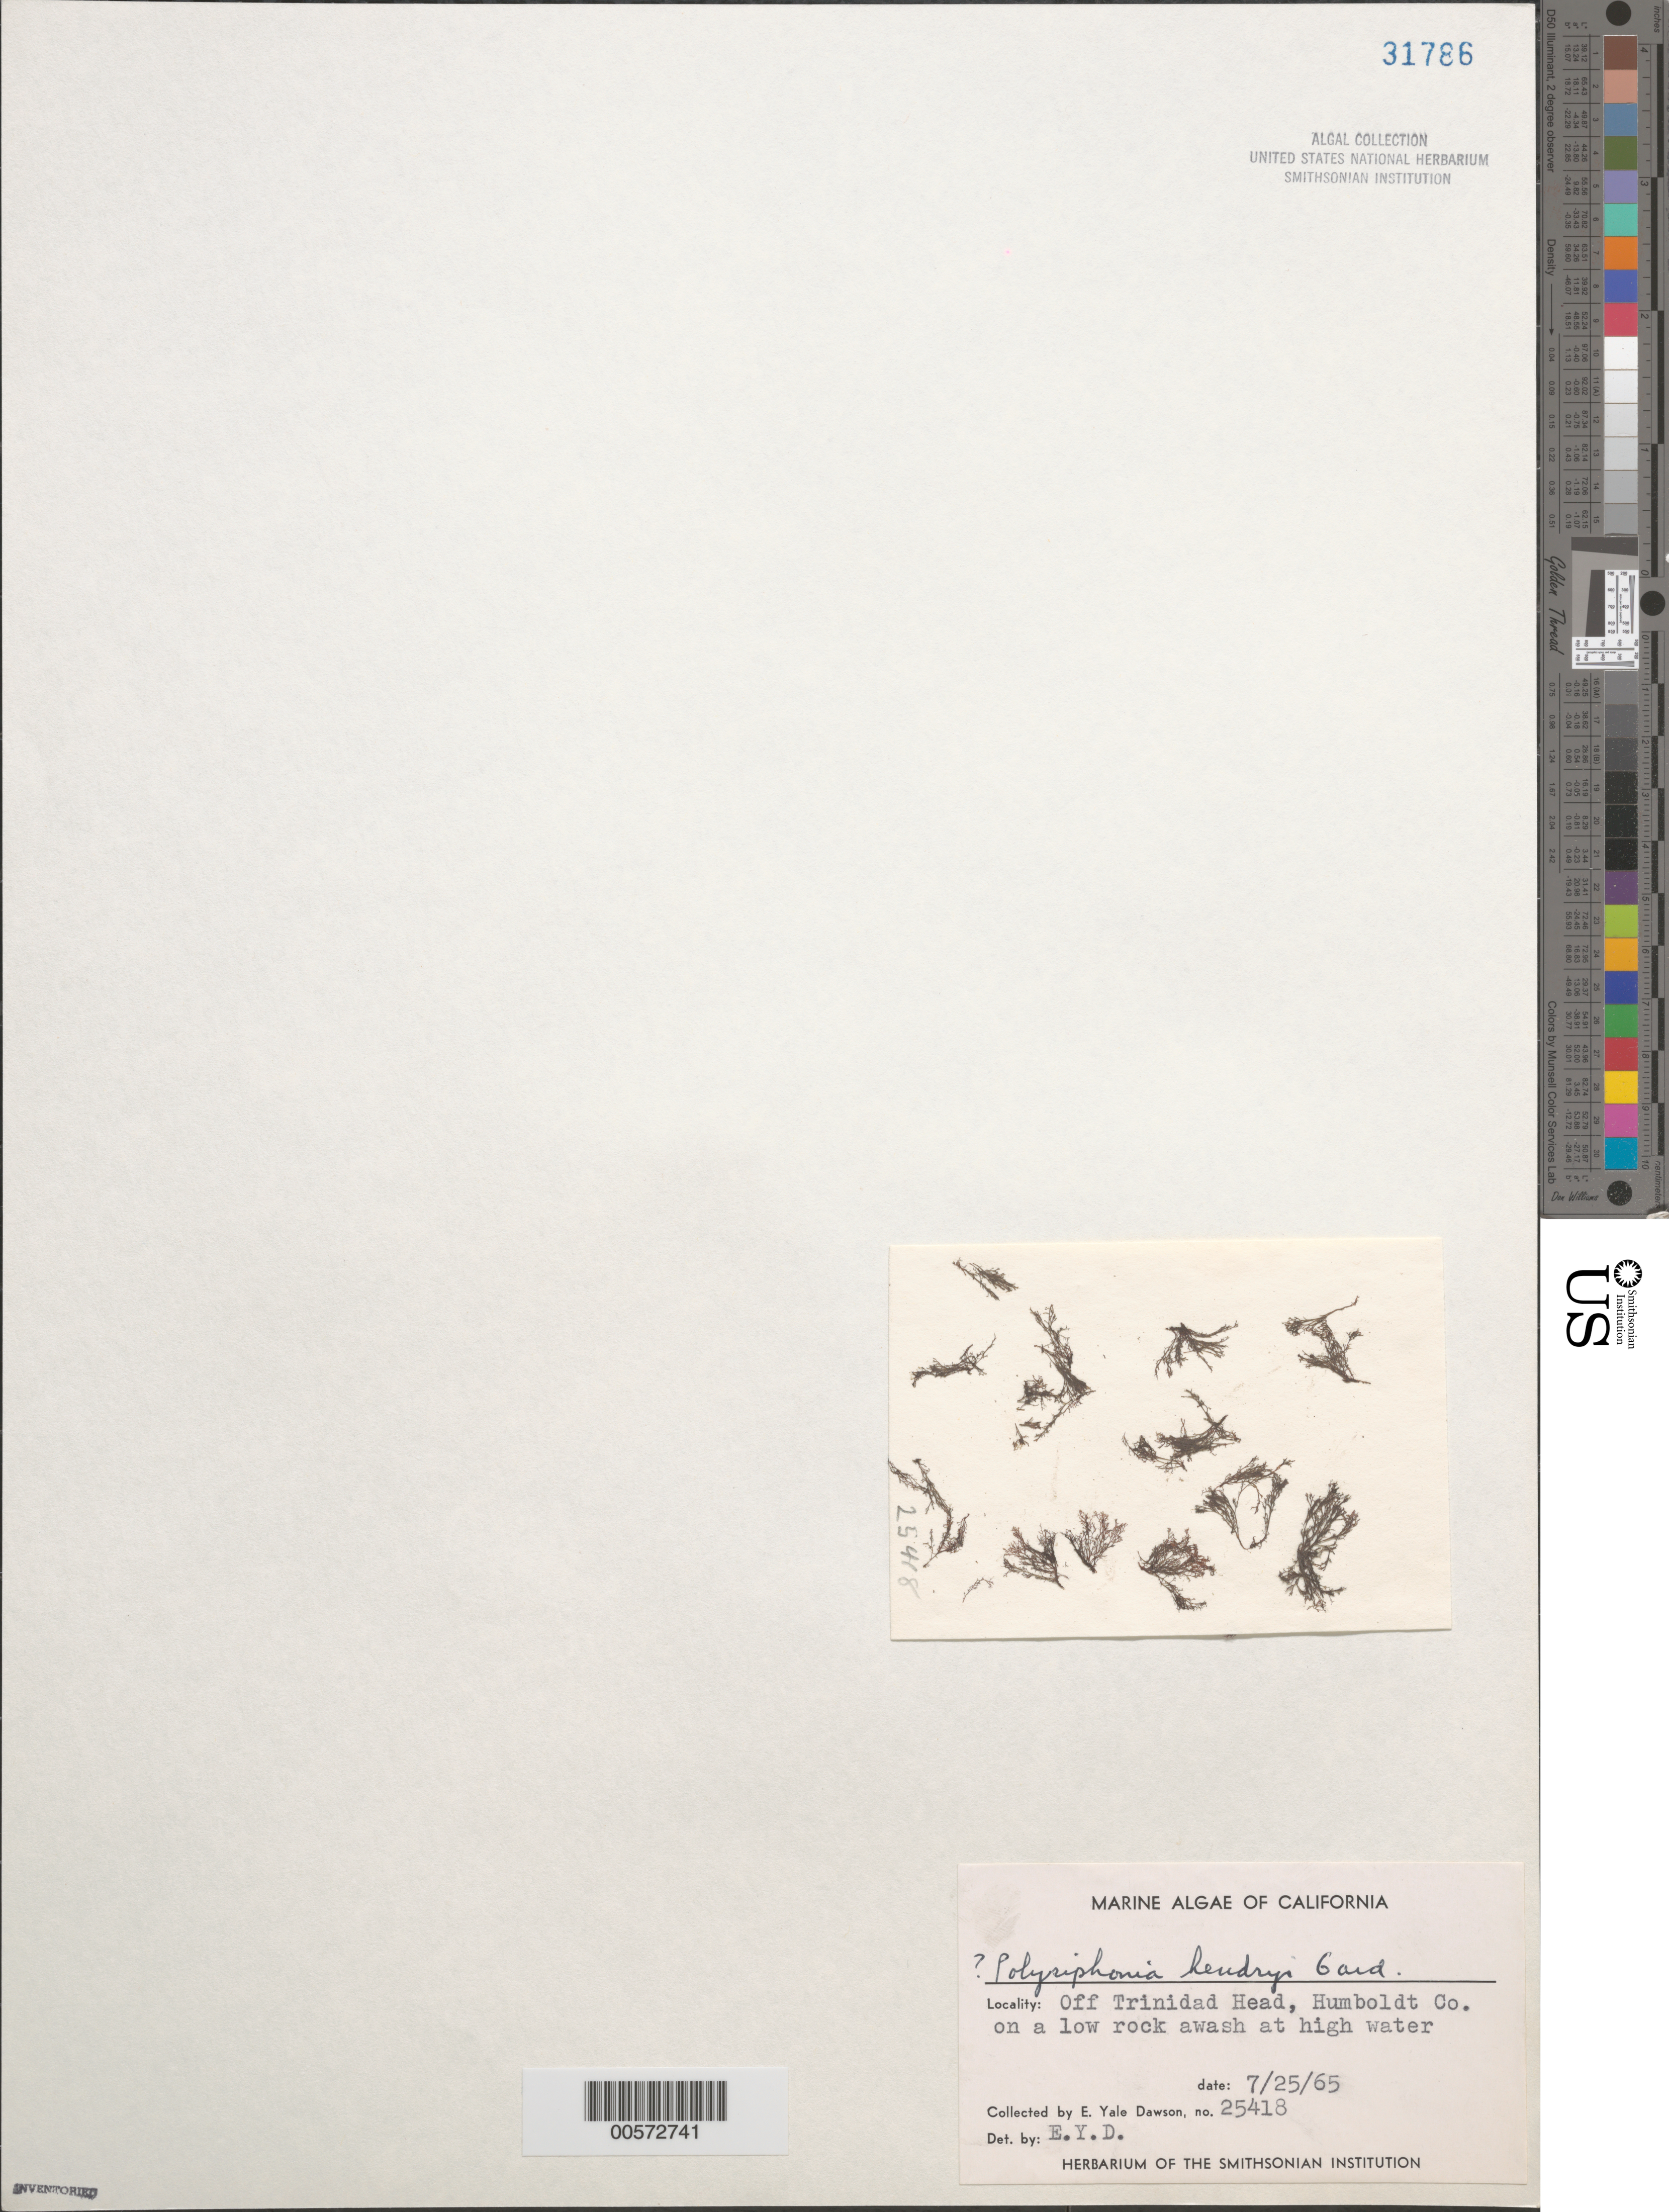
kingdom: Plantae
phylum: Rhodophyta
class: Florideophyceae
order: Ceramiales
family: Rhodomelaceae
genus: Vertebrata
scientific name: Vertebrata hendryi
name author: (N.L. Gardner) Savoie & G.W. Saunders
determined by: Algae name updating Project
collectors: E. Y. Dawson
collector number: EYD 25418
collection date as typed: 25 Jul 1965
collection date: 1965-07-25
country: United States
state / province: California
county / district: Humboldt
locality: Off Trinidad Head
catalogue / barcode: US 31786